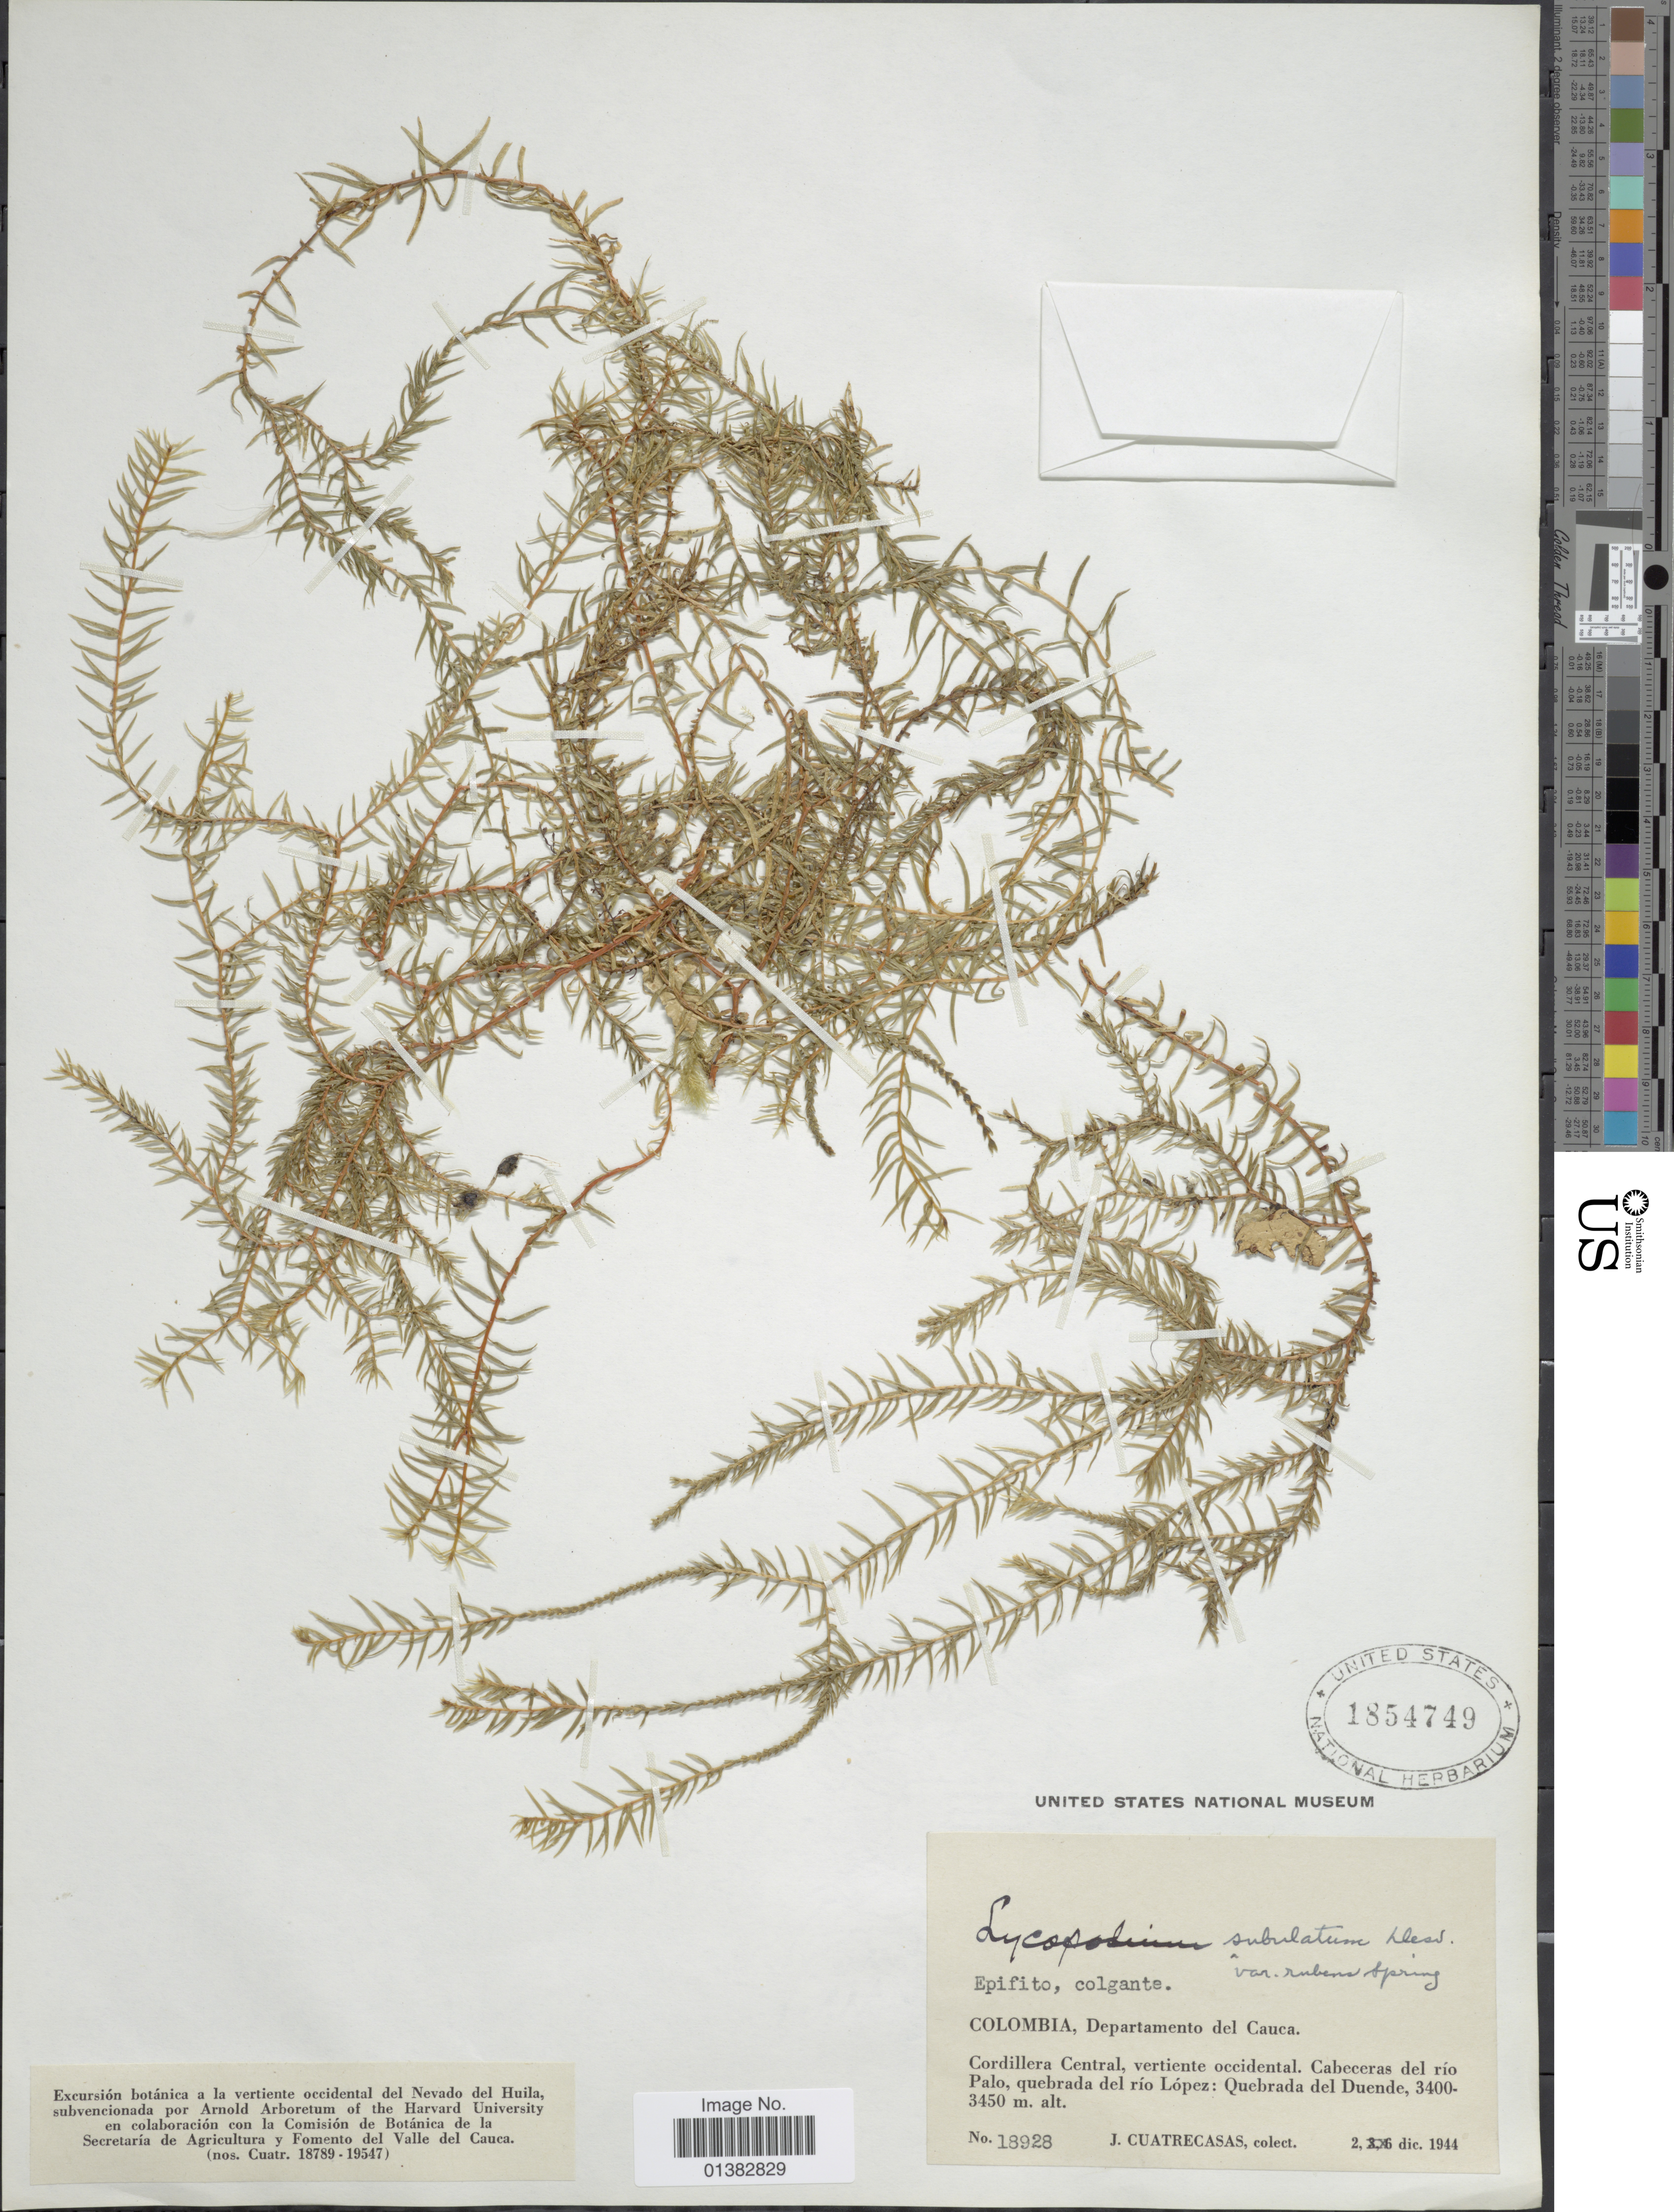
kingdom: Plantae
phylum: Tracheophyta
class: Lycopodiopsida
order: Lycopodiales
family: Lycopodiaceae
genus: Phlegmariurus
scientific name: Phlegmariurus subulatus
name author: (Desv. ex Poir.) B. Øllg.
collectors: J. Cuatrecasas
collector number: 18928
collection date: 1944-12-02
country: Colombia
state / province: Cauca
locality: Cordillera Central, vertiente occidental. Cabecerras del río Palo, quebrada del río López: Quebrada del Duende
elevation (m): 3400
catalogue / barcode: US 1854749